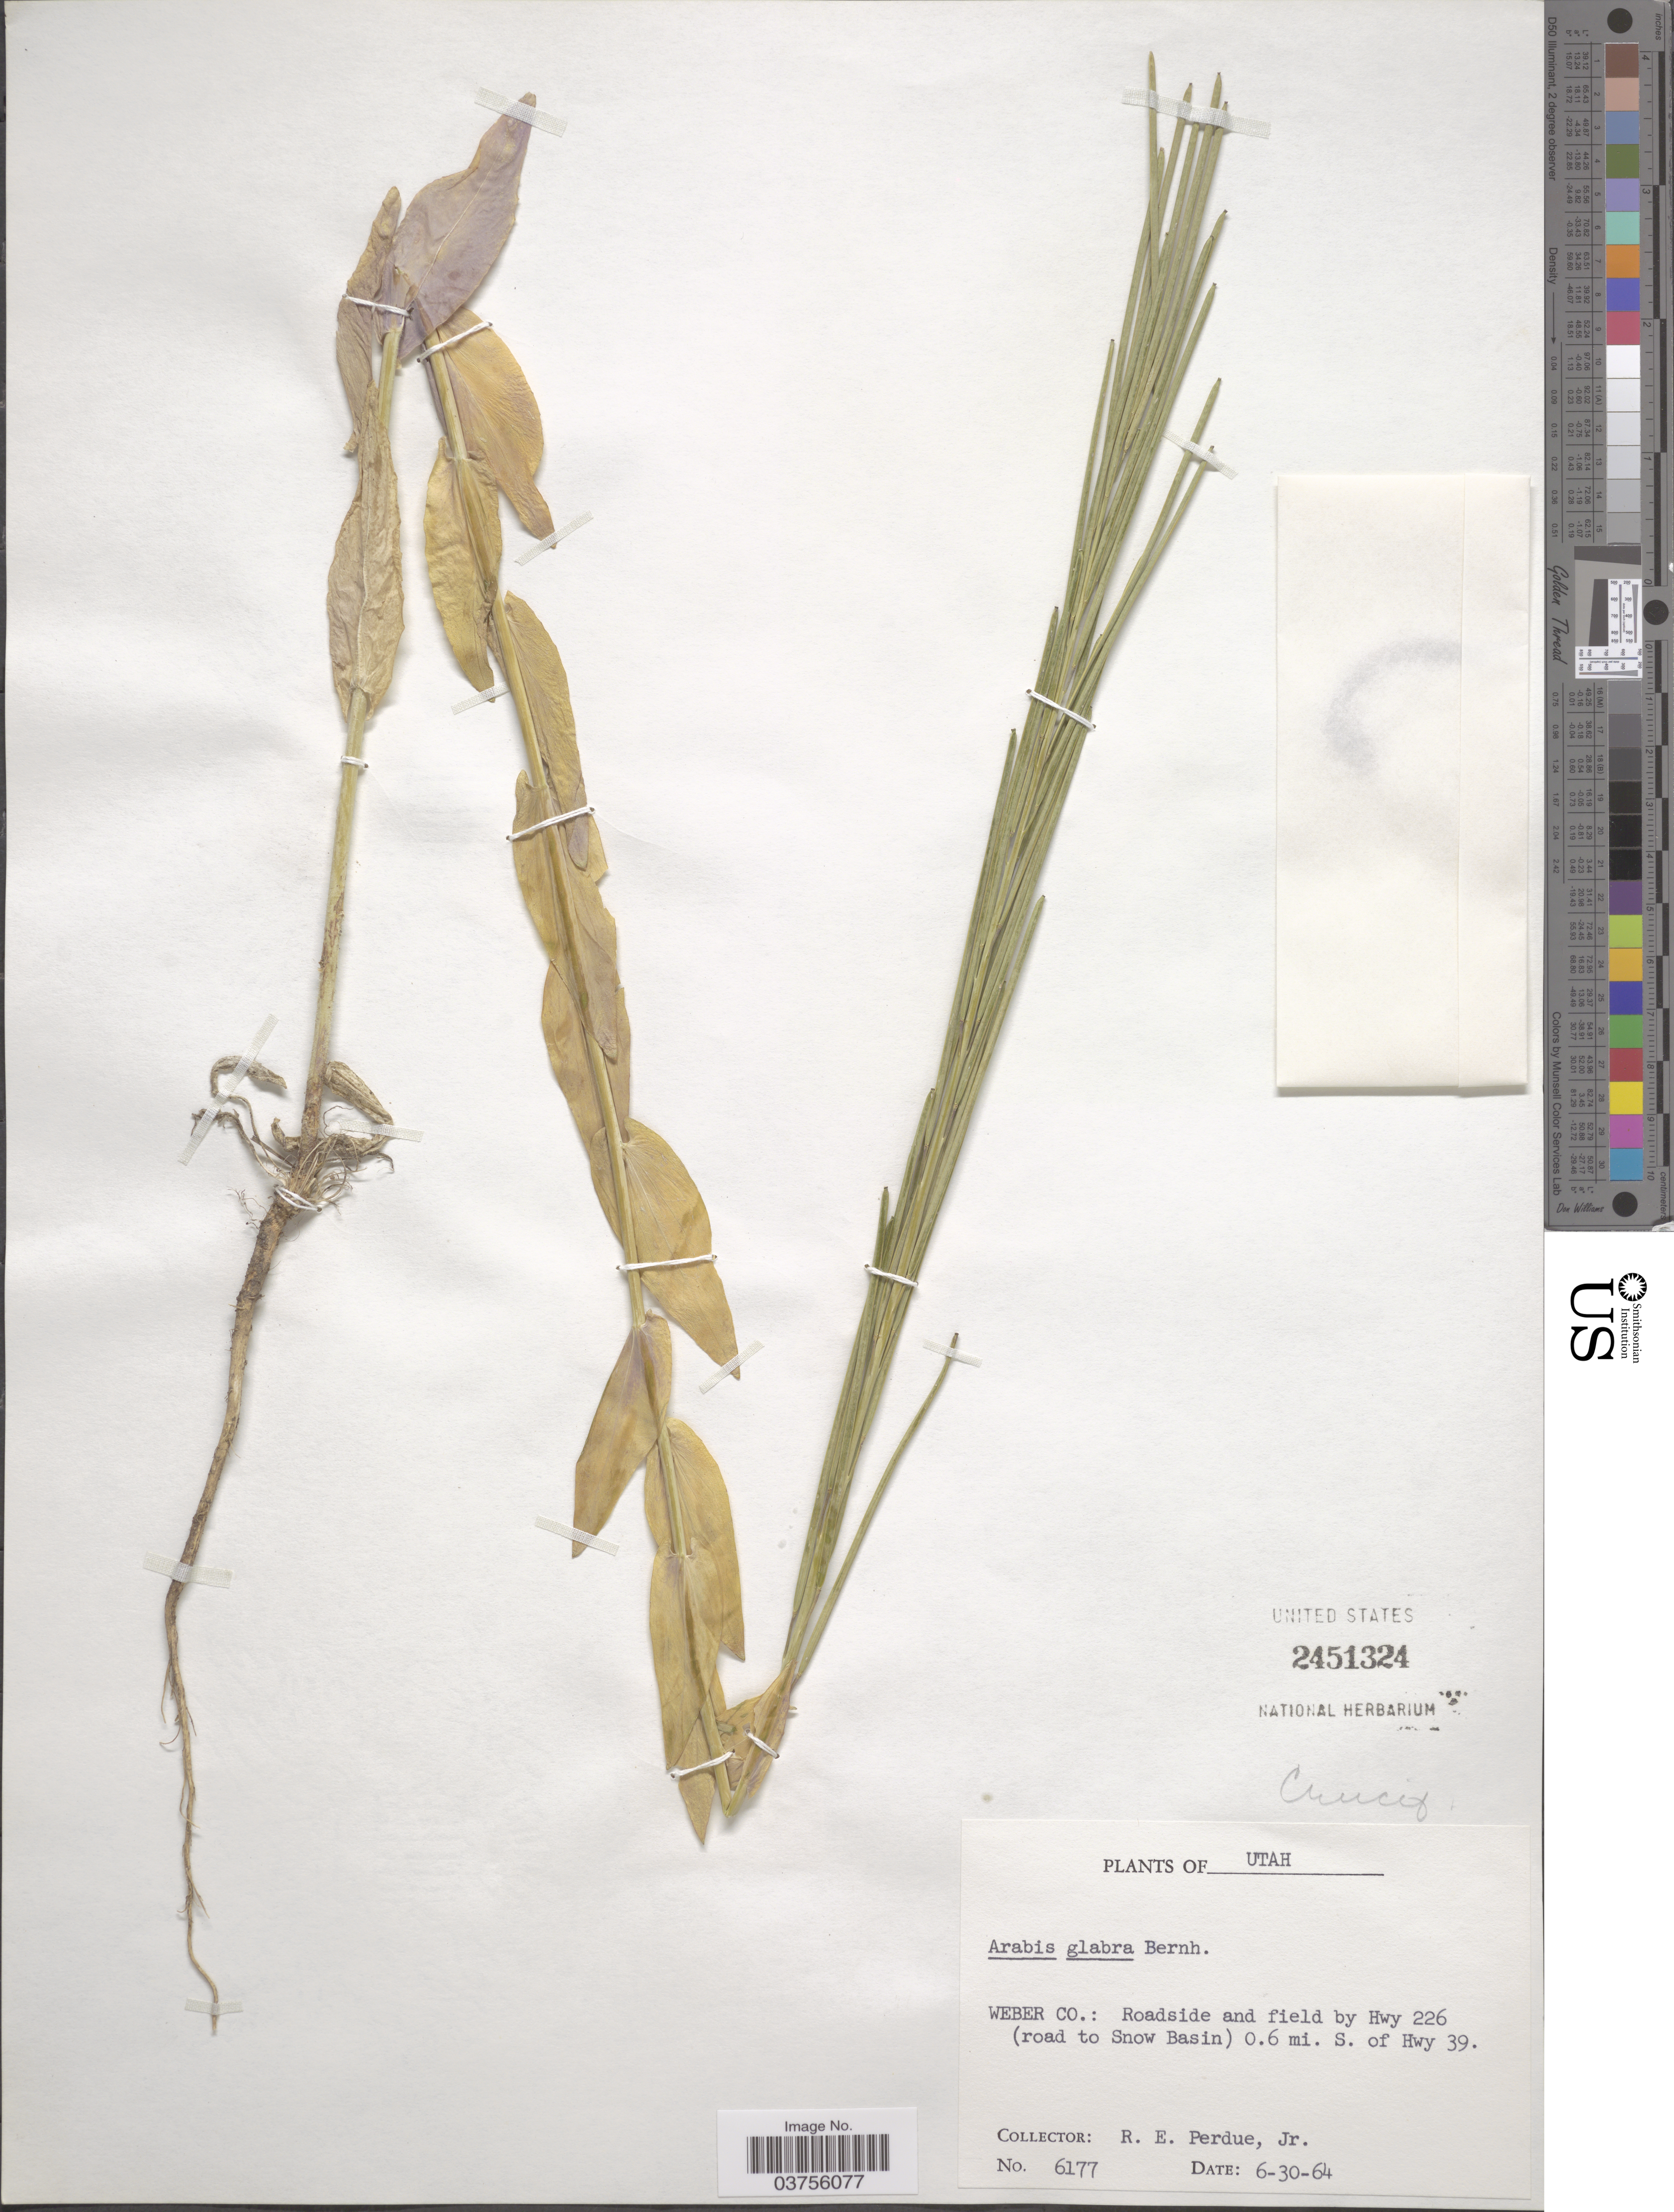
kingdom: Plantae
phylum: Tracheophyta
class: Magnoliopsida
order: Brassicales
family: Brassicaceae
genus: Turritis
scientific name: Turritis glabra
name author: L.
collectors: R. E. Perdue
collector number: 6177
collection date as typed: Transcribed d/m/y: 30/6/64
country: United States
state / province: Utah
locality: Weber Co.: Roadside and field by Hwy 226 (road to Snow Basin) 0.6 mi. S. of Hwy 39.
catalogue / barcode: US 2451324